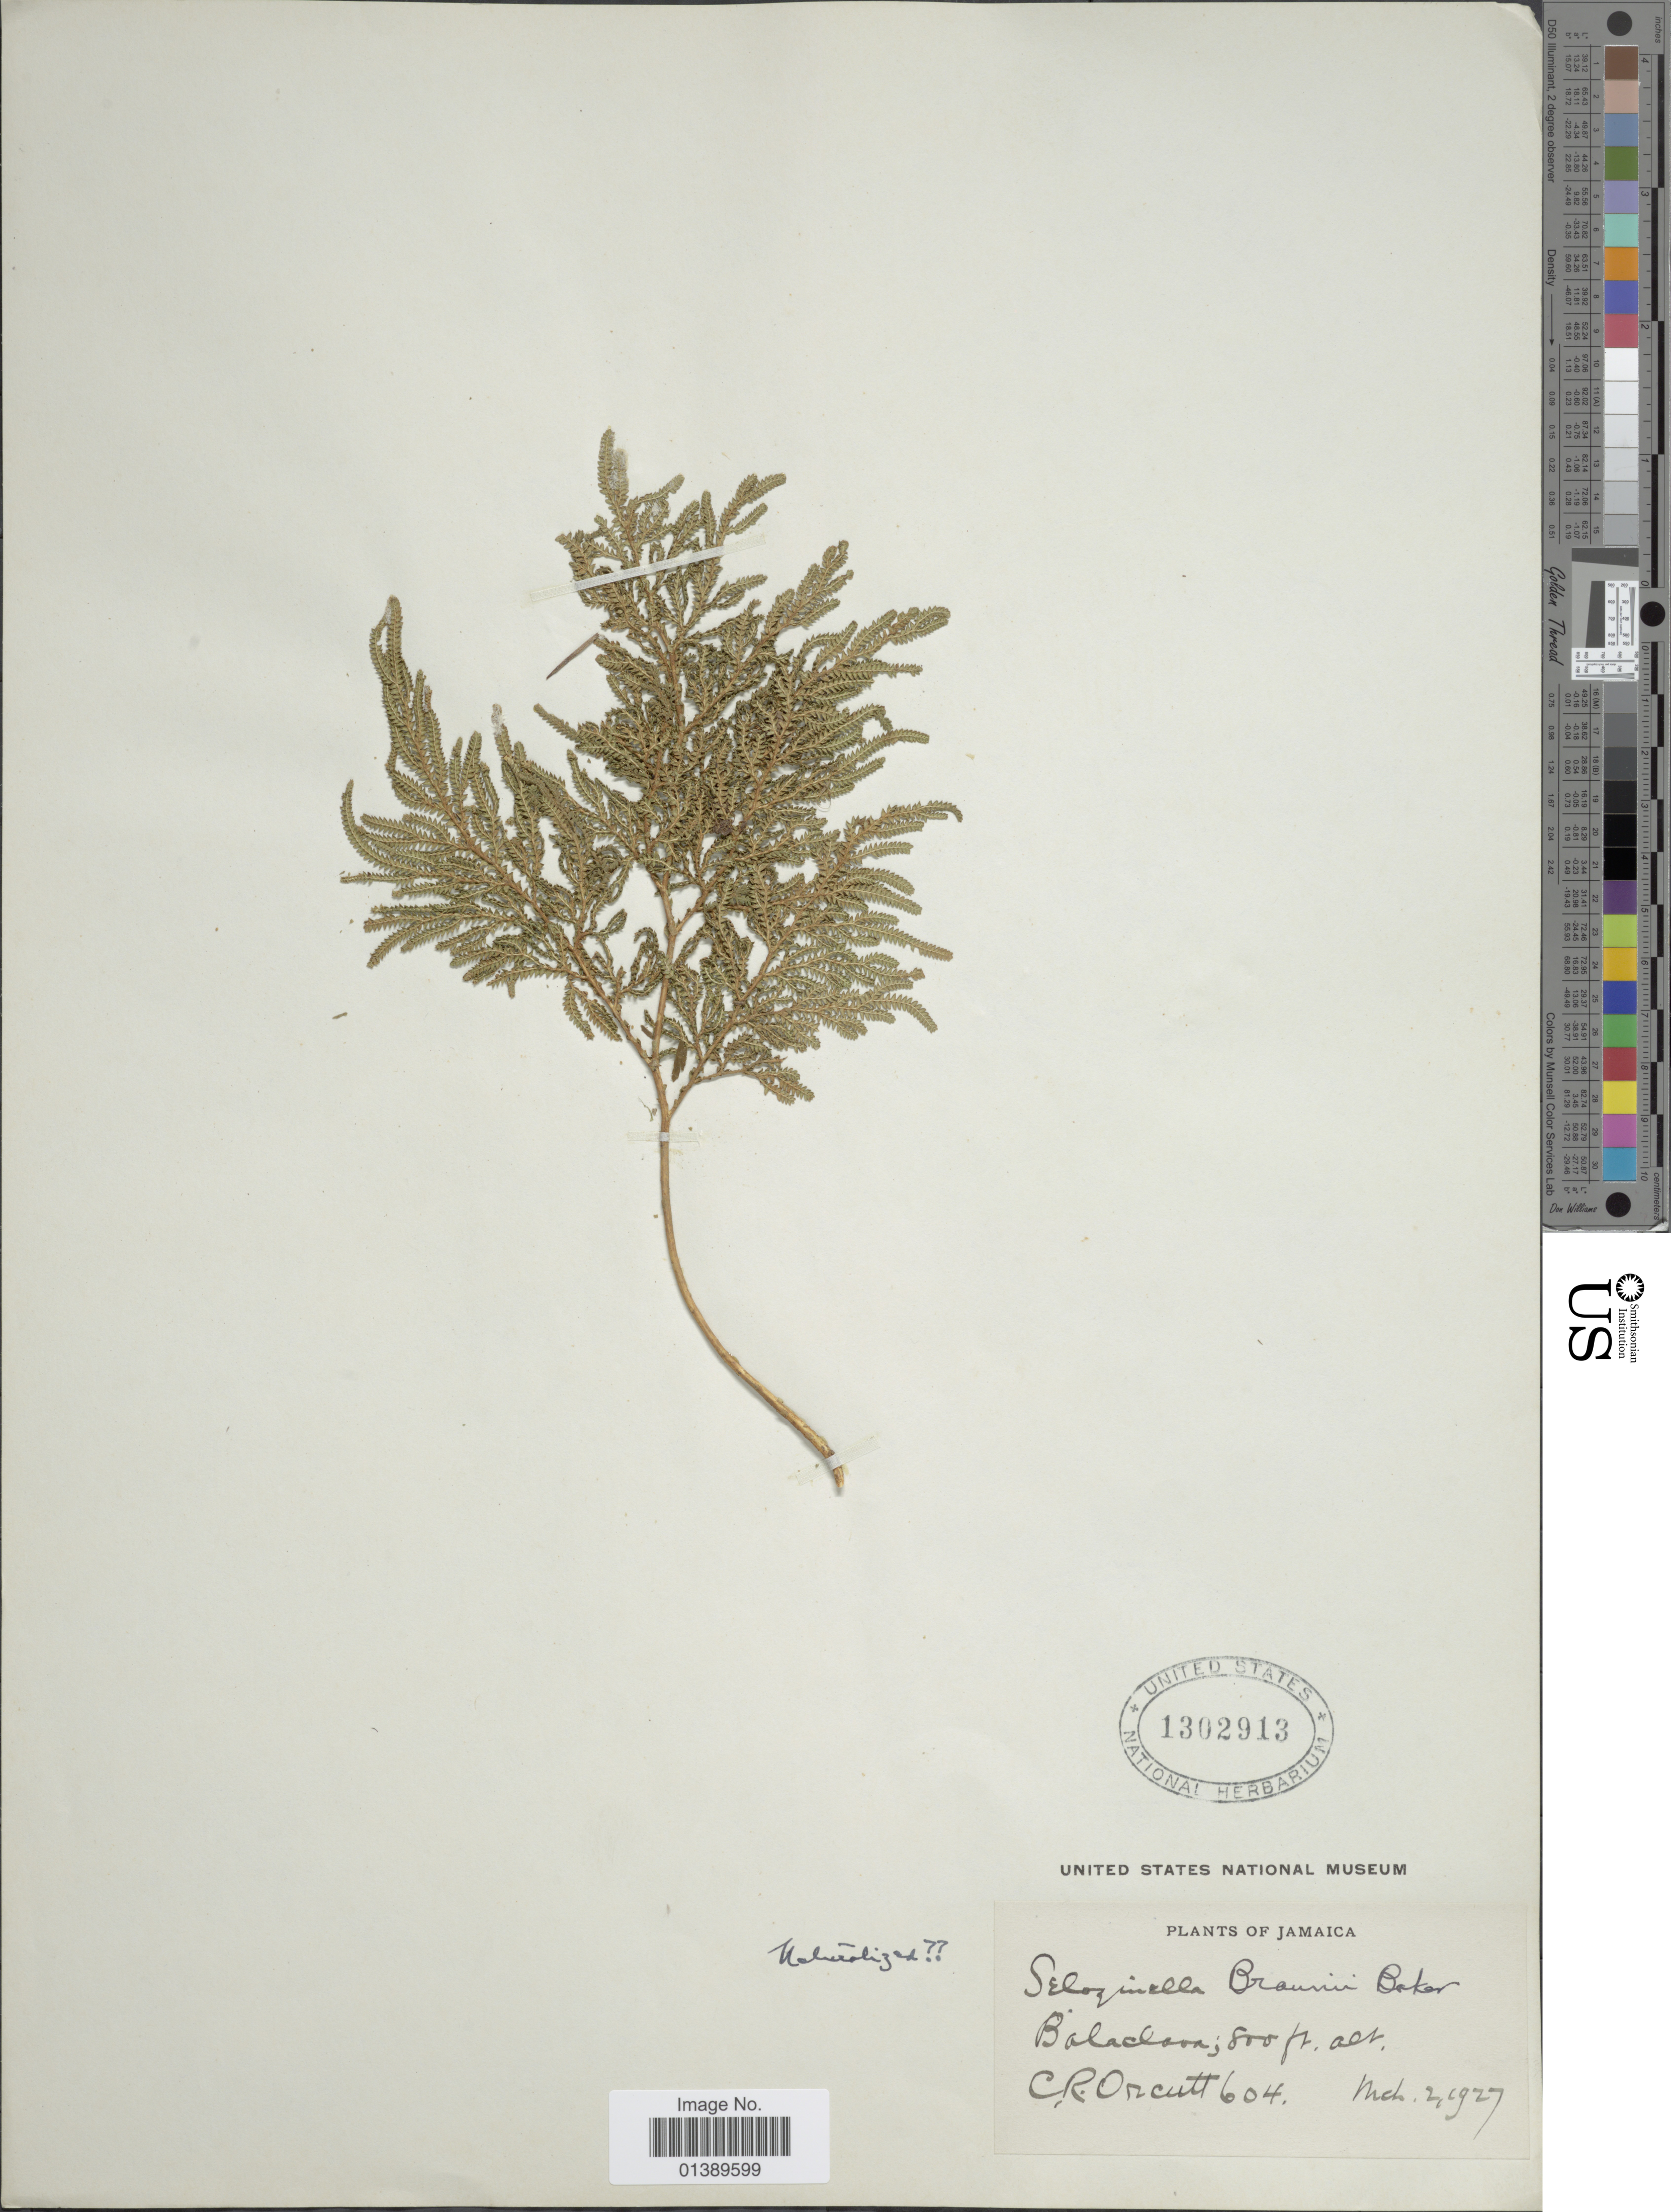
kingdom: Plantae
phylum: Tracheophyta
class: Lycopodiopsida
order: Selaginellales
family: Selaginellaceae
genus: Selaginella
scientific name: Selaginella braunii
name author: Baker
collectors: C. R. Orcutt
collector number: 604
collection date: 1927-03-02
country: Jamaica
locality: Balaclava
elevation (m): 244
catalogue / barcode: US 1302913